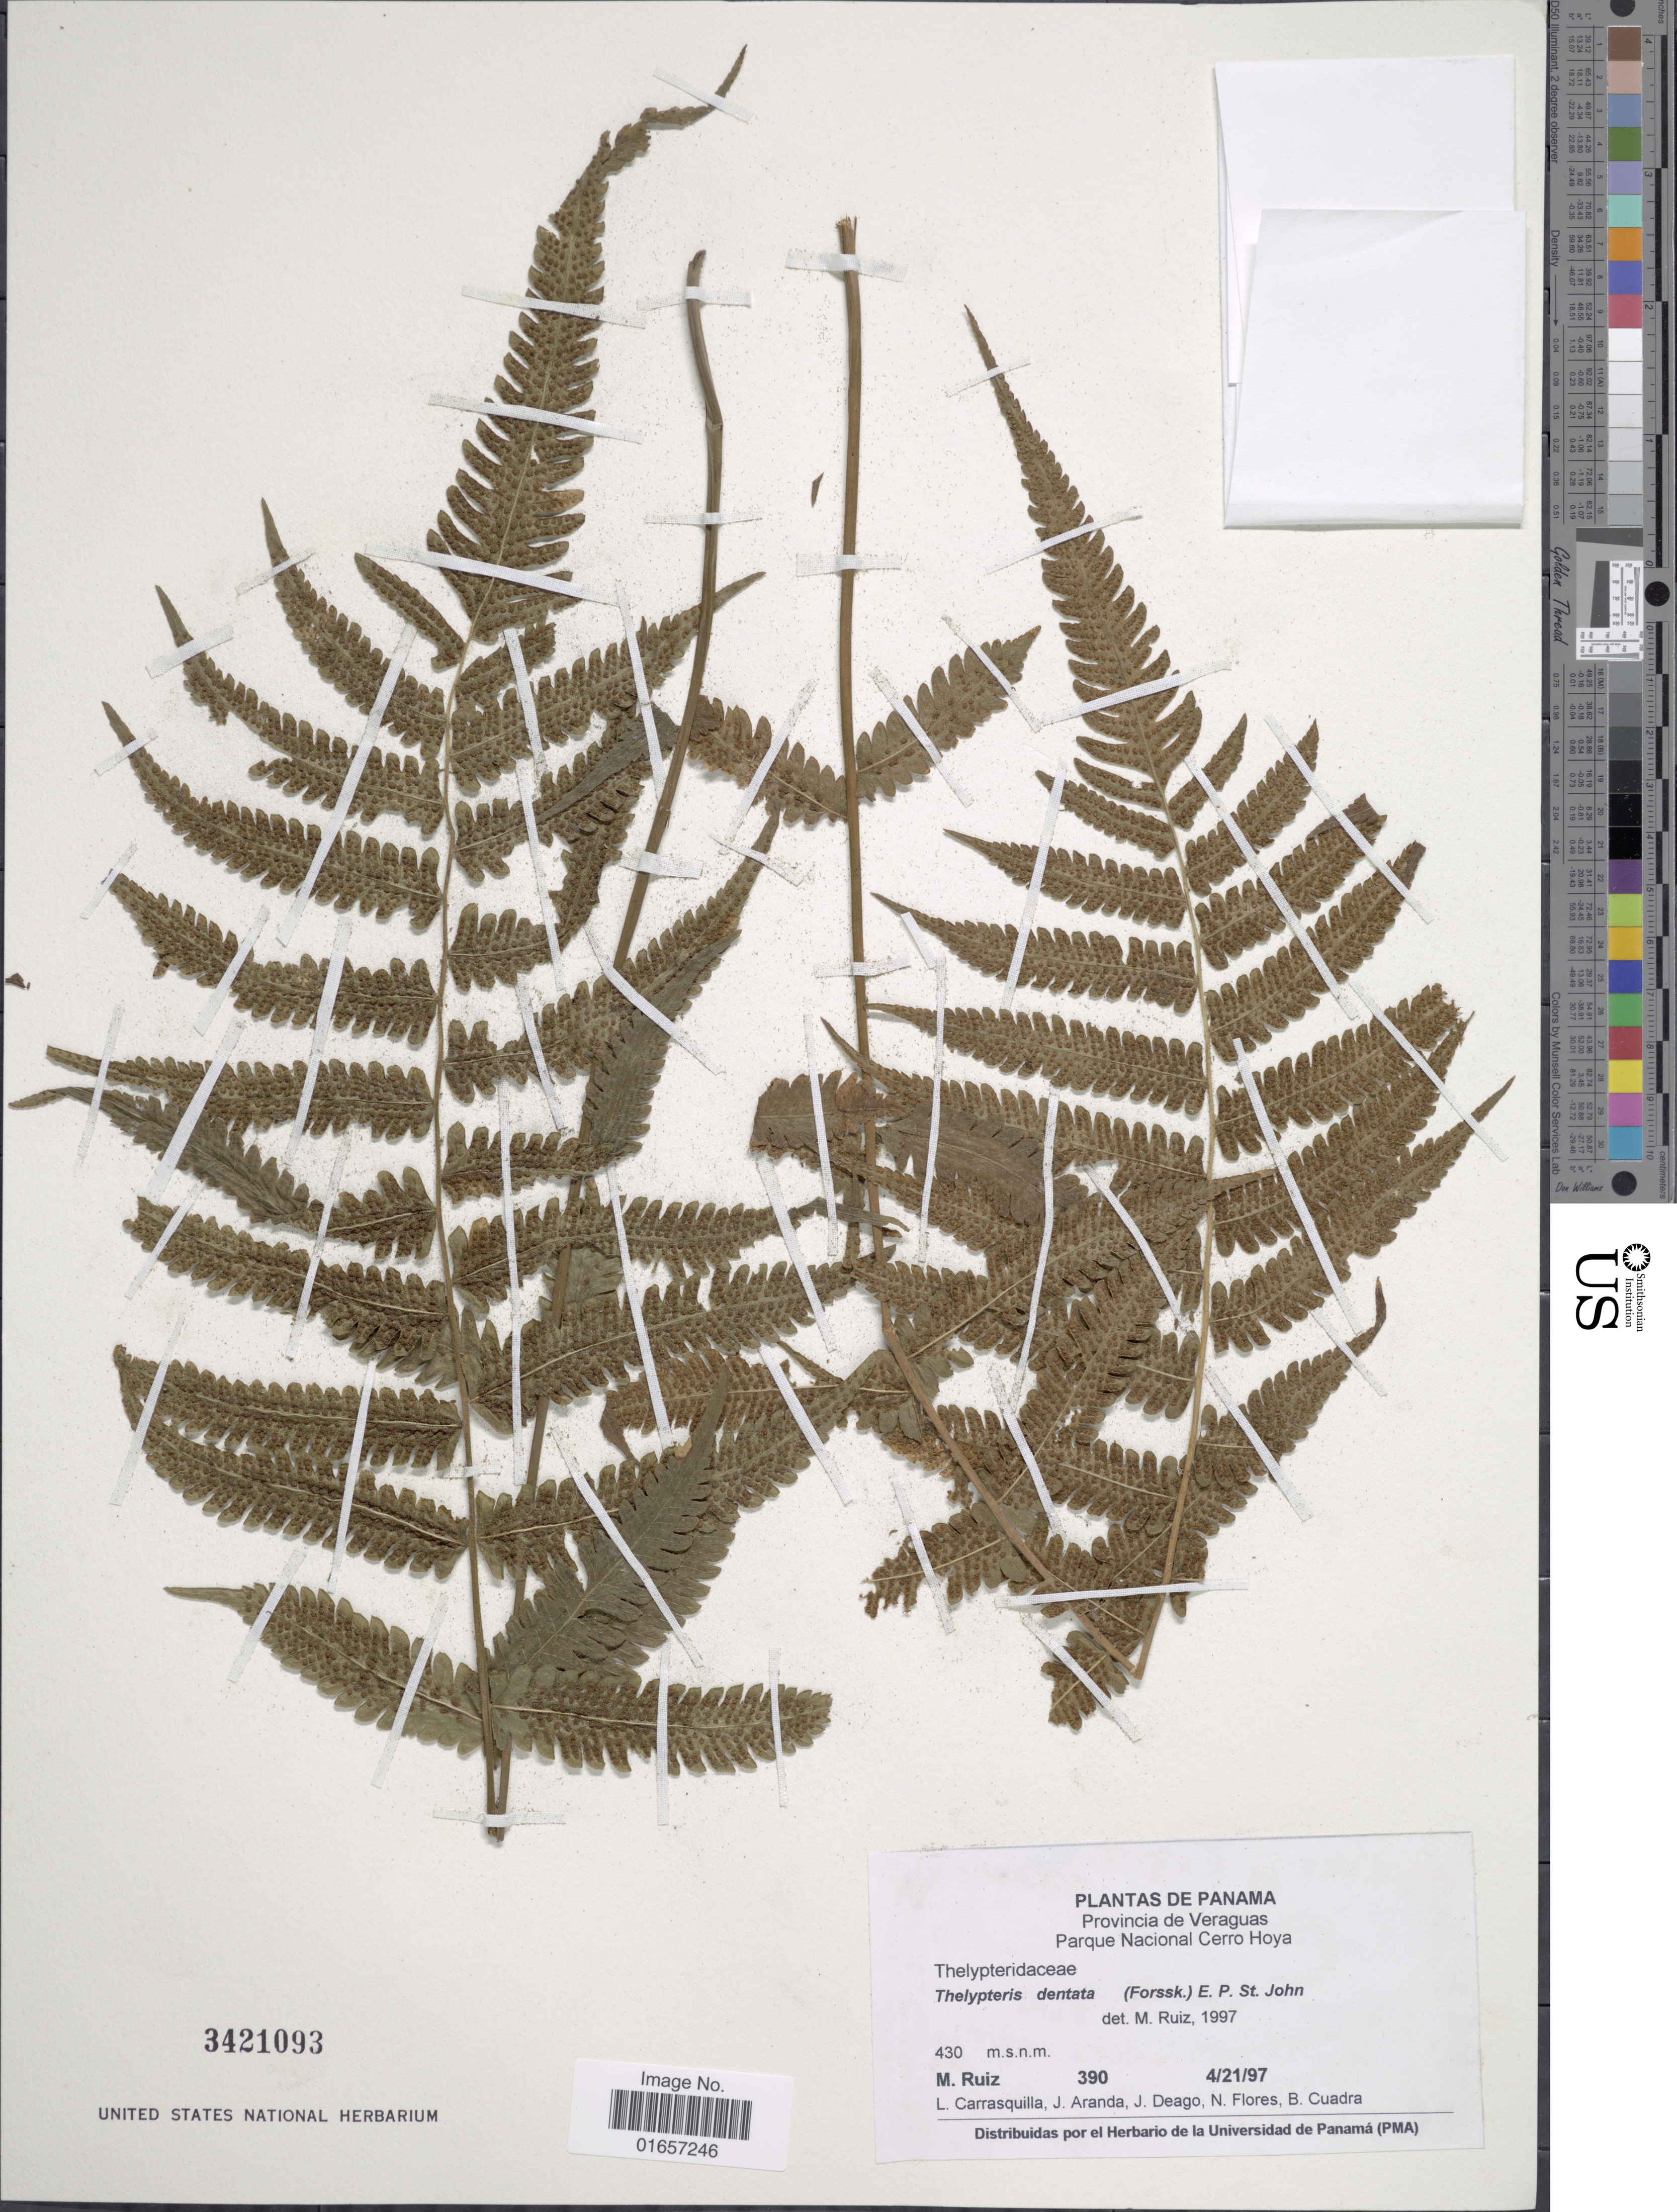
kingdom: Plantae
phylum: Tracheophyta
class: Polypodiopsida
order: Polypodiales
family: Thelypteridaceae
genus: Christella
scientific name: Christella dentata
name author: (Forssk.) Brownsey & Jermy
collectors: M. Ruiz, L. Carrasquilla, J. Aranda, J. Deago & et al.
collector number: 390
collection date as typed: Transcribed d/m/y: 21/4/97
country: Panama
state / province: Veraguas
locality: Parque Nacional Cerro Hoya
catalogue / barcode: US 3421093